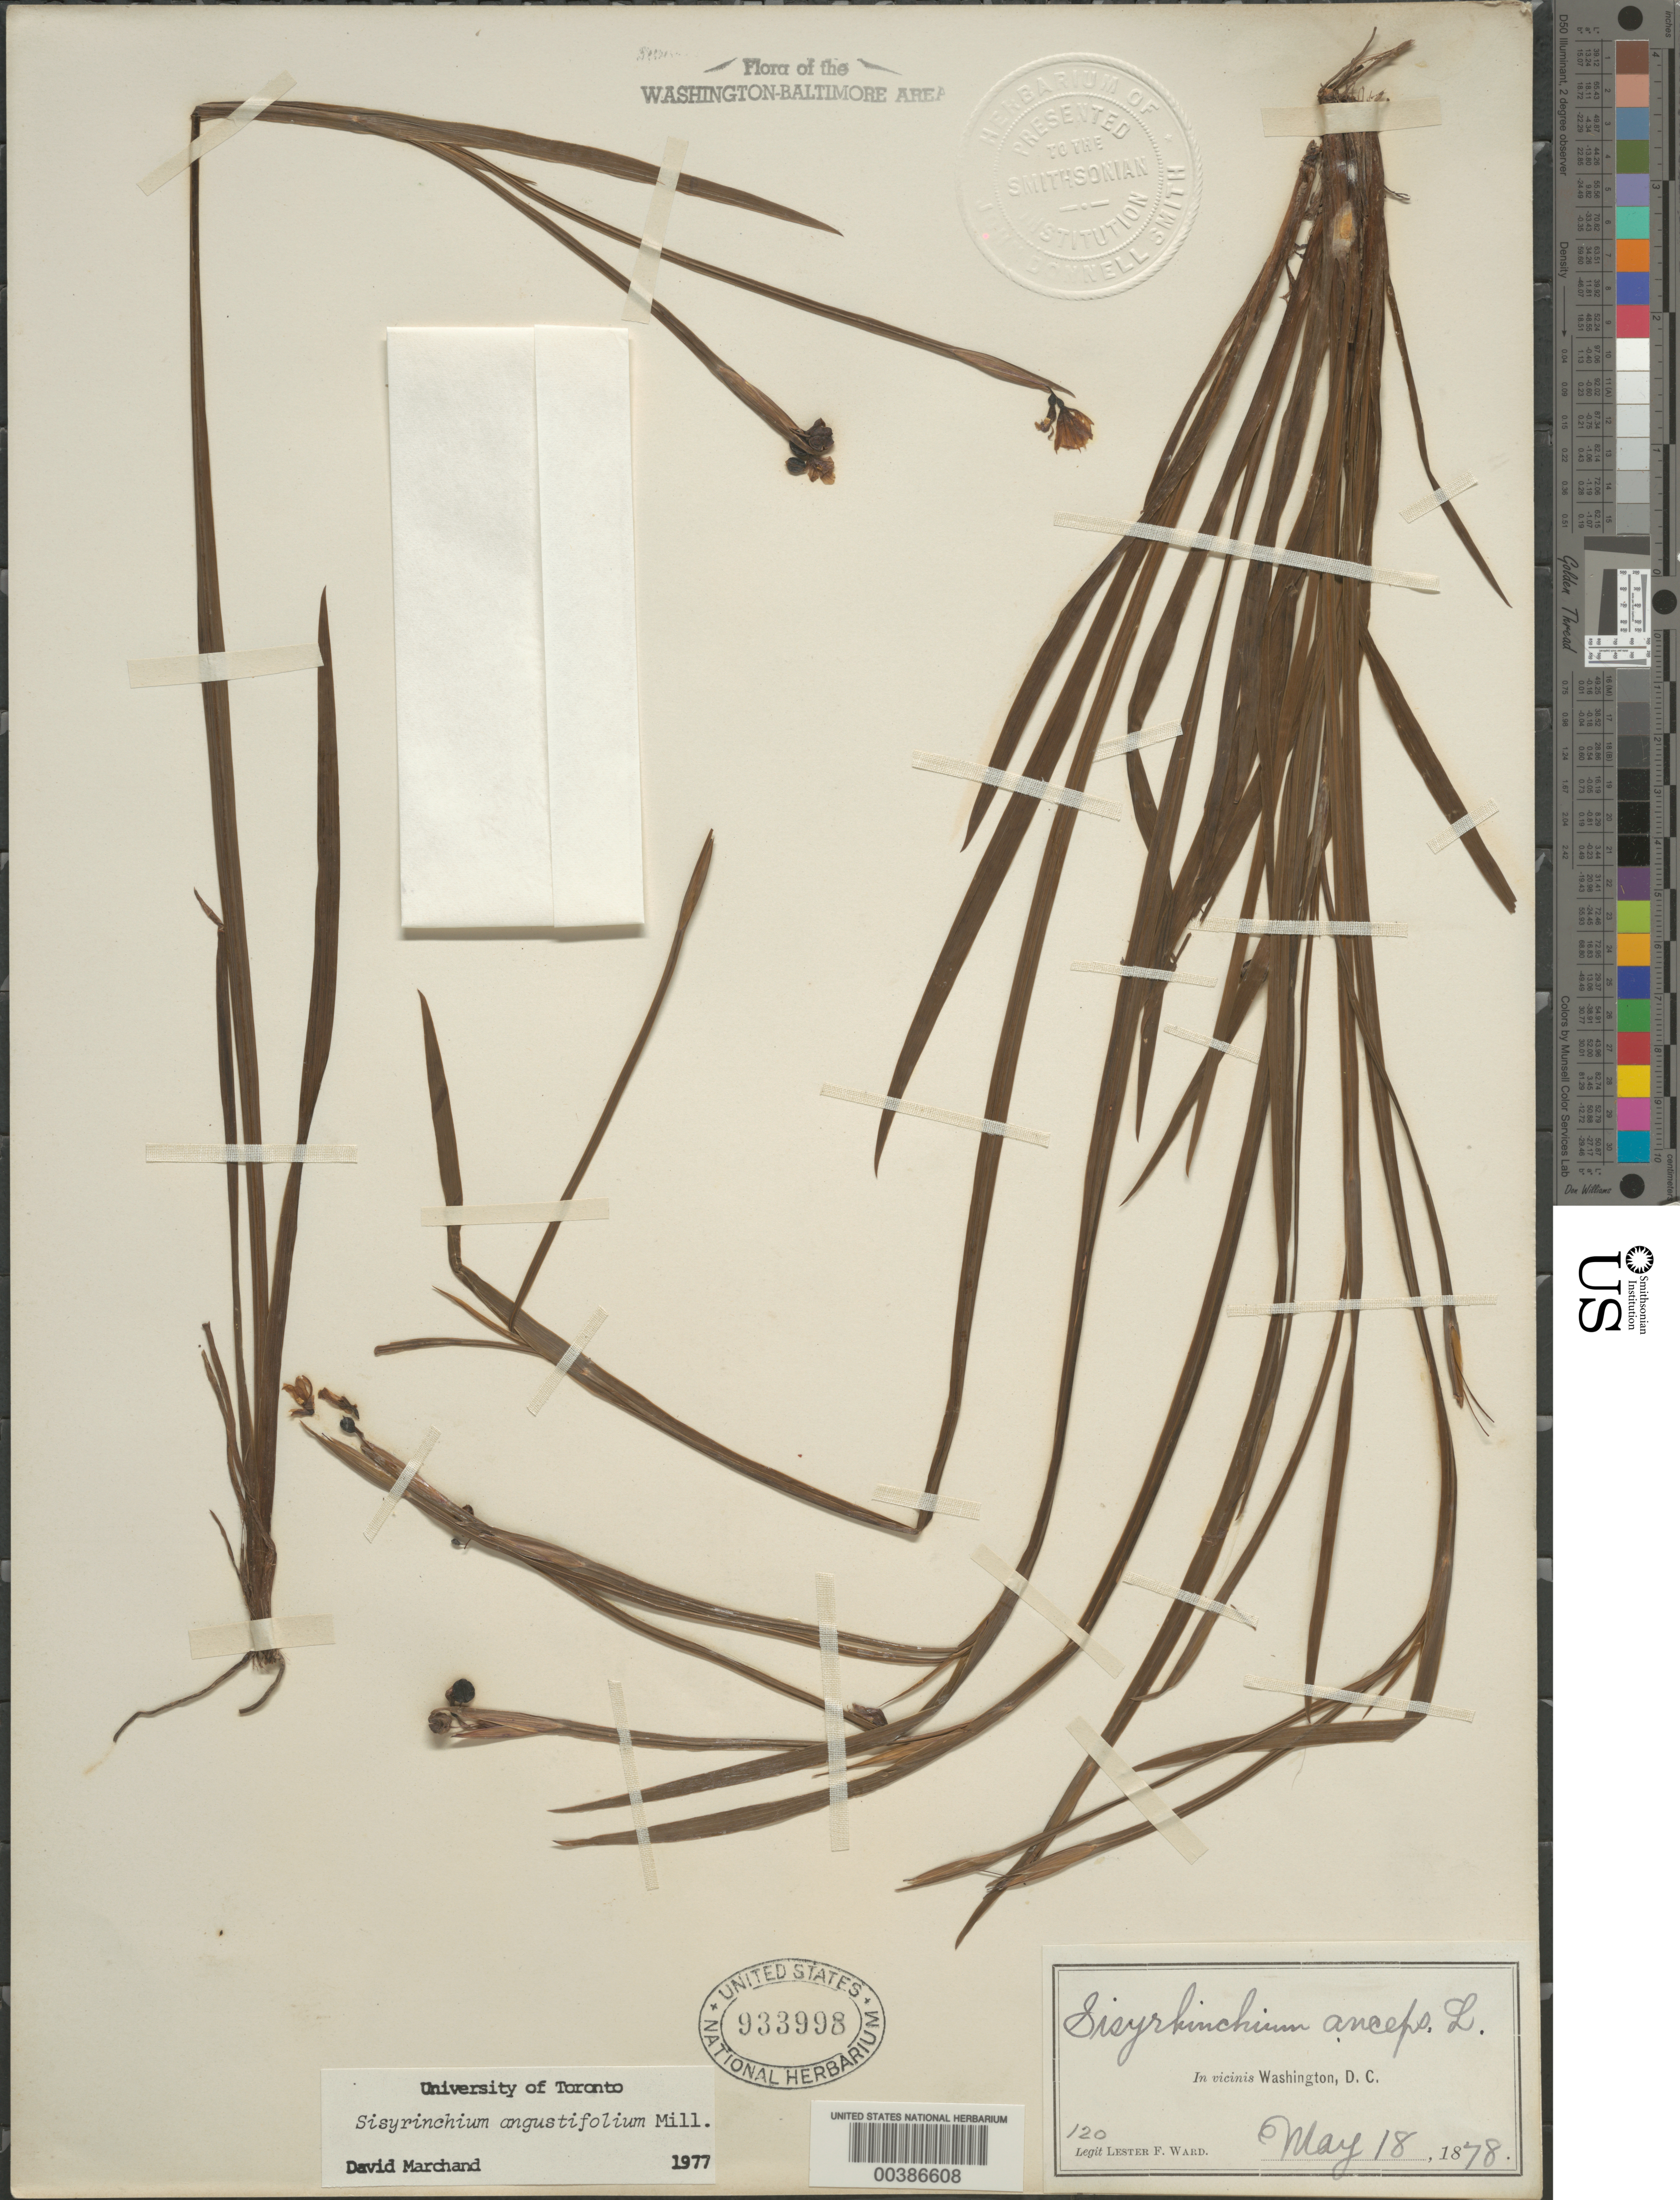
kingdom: Plantae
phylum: Tracheophyta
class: Liliopsida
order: Asparagales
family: Iridaceae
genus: Sisyrinchium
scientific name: Sisyrinchium angustifolium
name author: Mill.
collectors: L. F. Ward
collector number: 120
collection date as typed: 18 May 1878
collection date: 1878-05-18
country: United States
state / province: District of Columbia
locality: Washington DC area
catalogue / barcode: US 933998